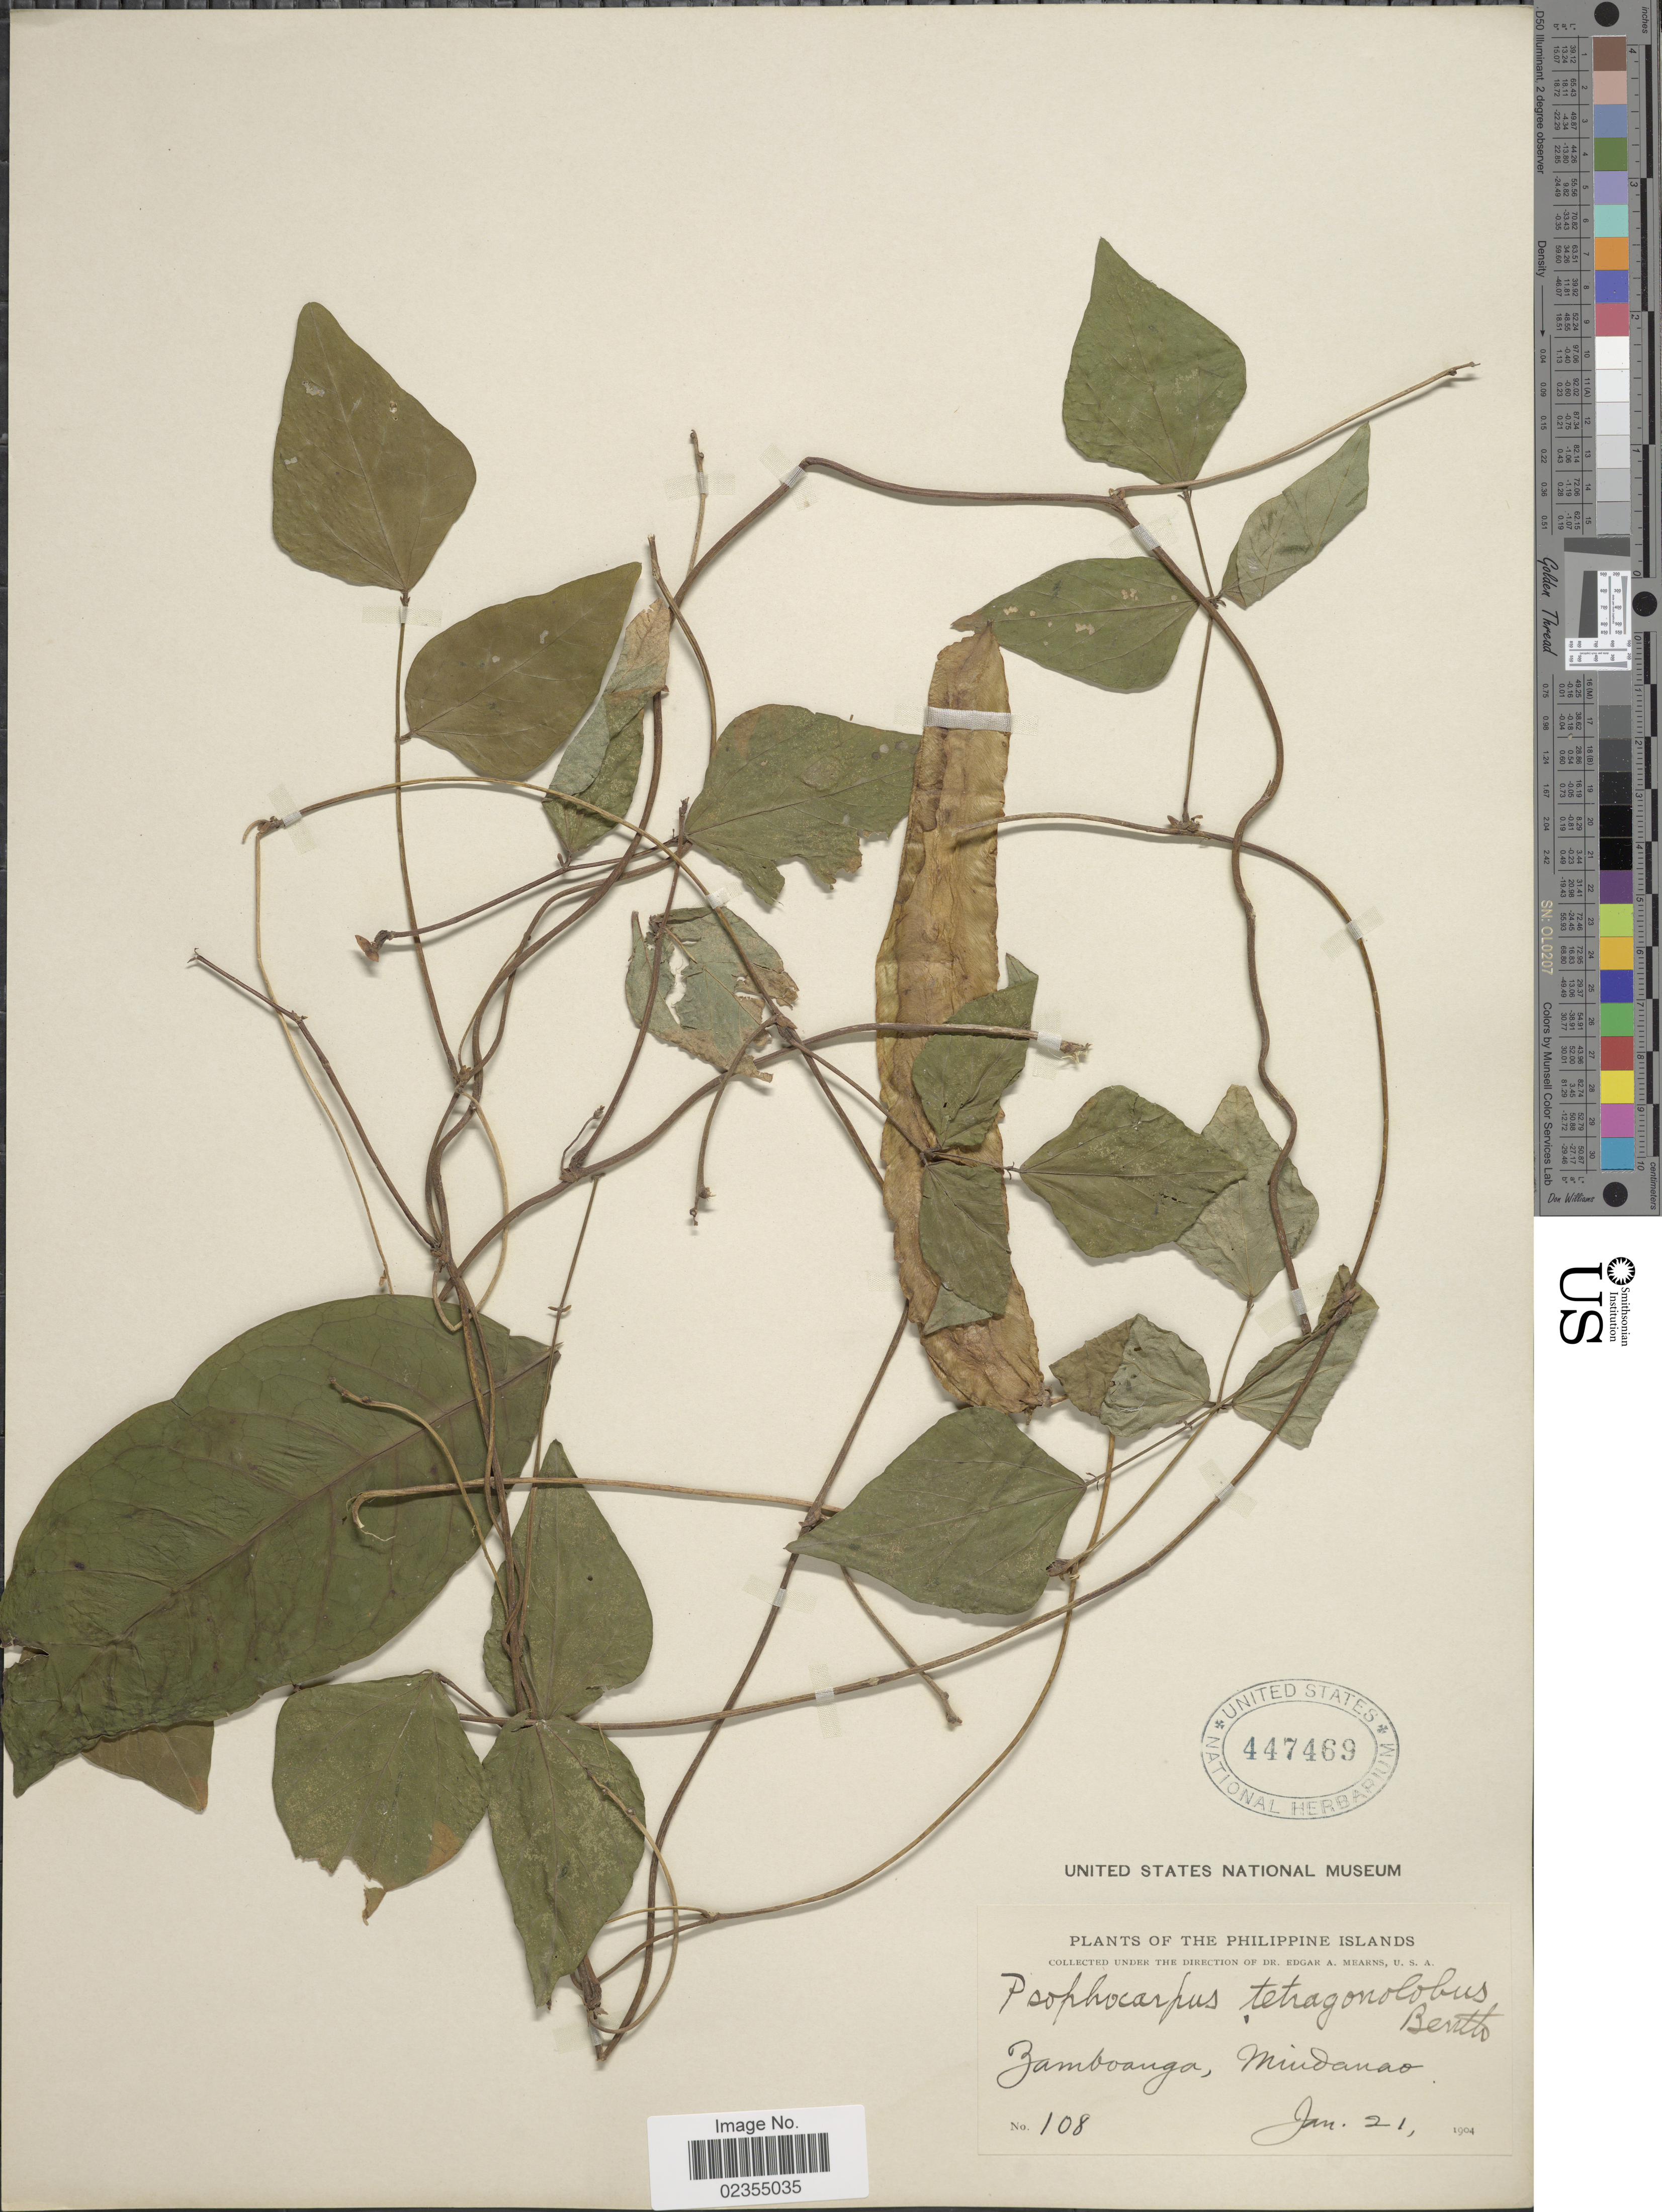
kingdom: Plantae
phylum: Tracheophyta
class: Magnoliopsida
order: Fabales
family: Fabaceae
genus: Psophocarpus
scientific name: Psophocarpus tetragonolobus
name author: (L.) DC.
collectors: E. A. Mearns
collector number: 108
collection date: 1904-01-21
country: Philippines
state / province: Zamboanga Peninsula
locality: Zamboanga, Mindanao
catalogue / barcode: US 447469